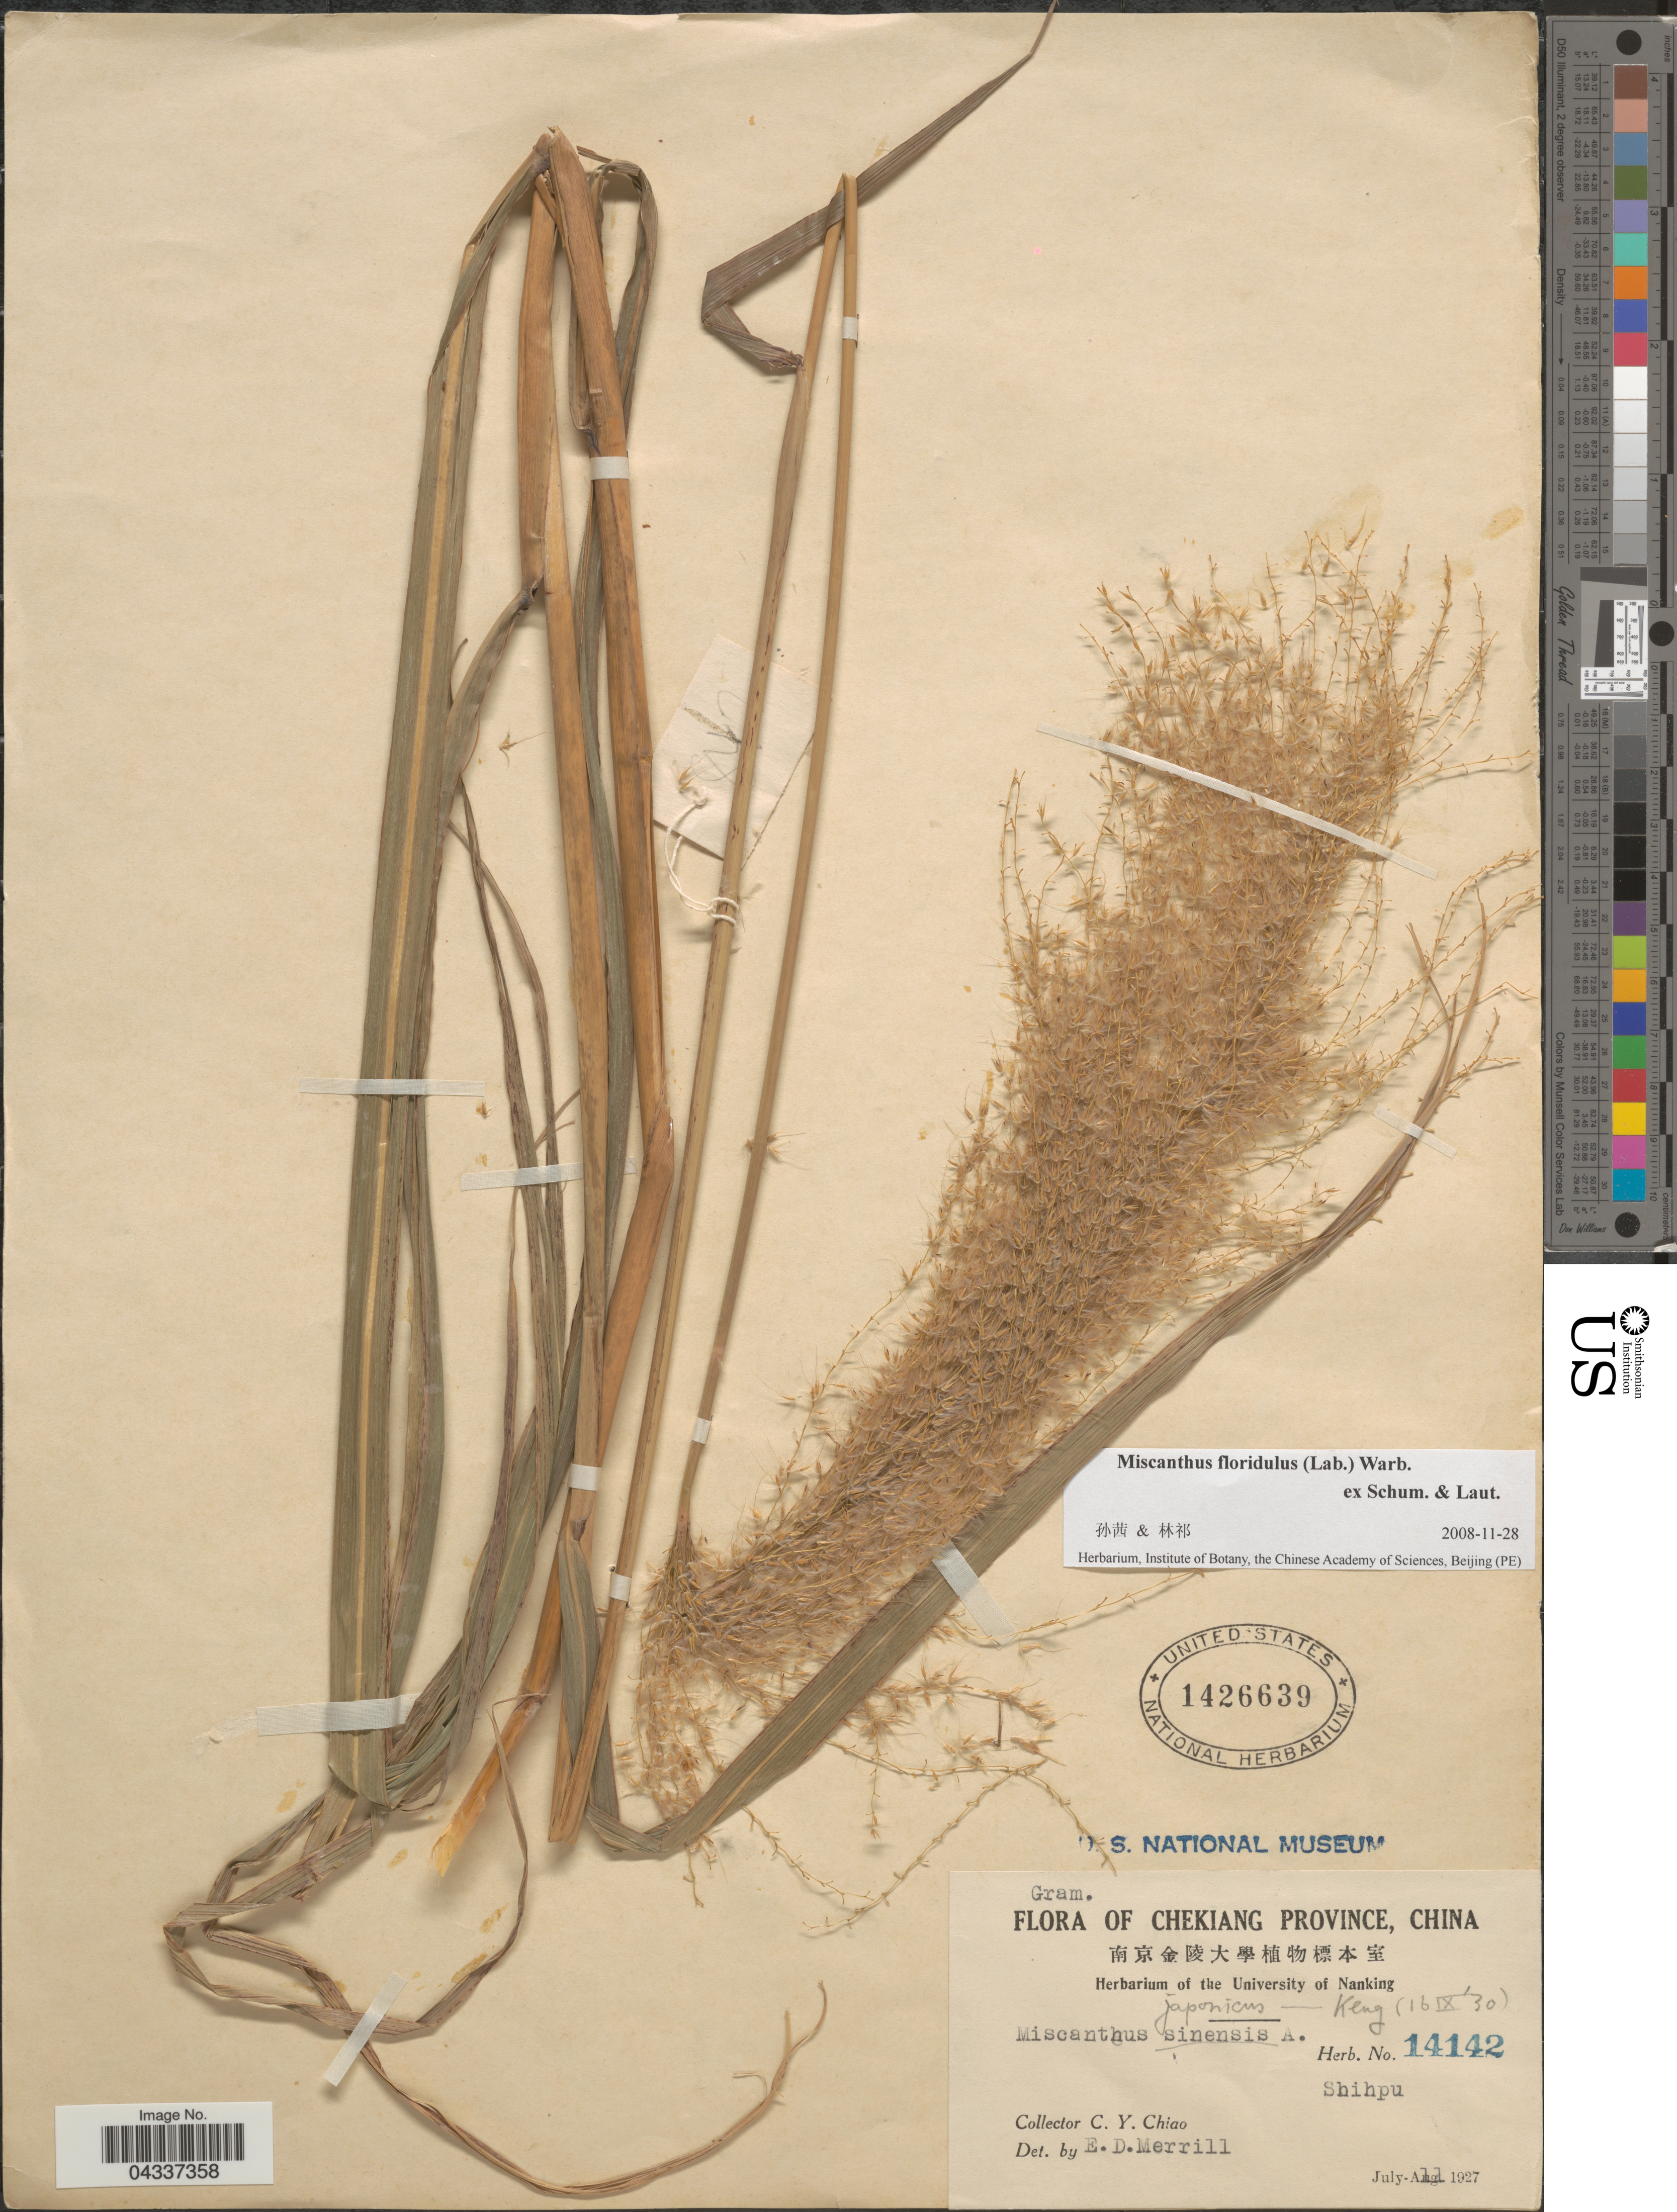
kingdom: Plantae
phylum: Tracheophyta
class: Liliopsida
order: Poales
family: Poaceae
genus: Miscanthus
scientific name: Miscanthus floridulus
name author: (Labill.) Warb.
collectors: C. Y. Chiao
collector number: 14142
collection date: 1927-07-11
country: China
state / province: Zhejiang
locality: Chekiang Province. Shihpu.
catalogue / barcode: US 1426639